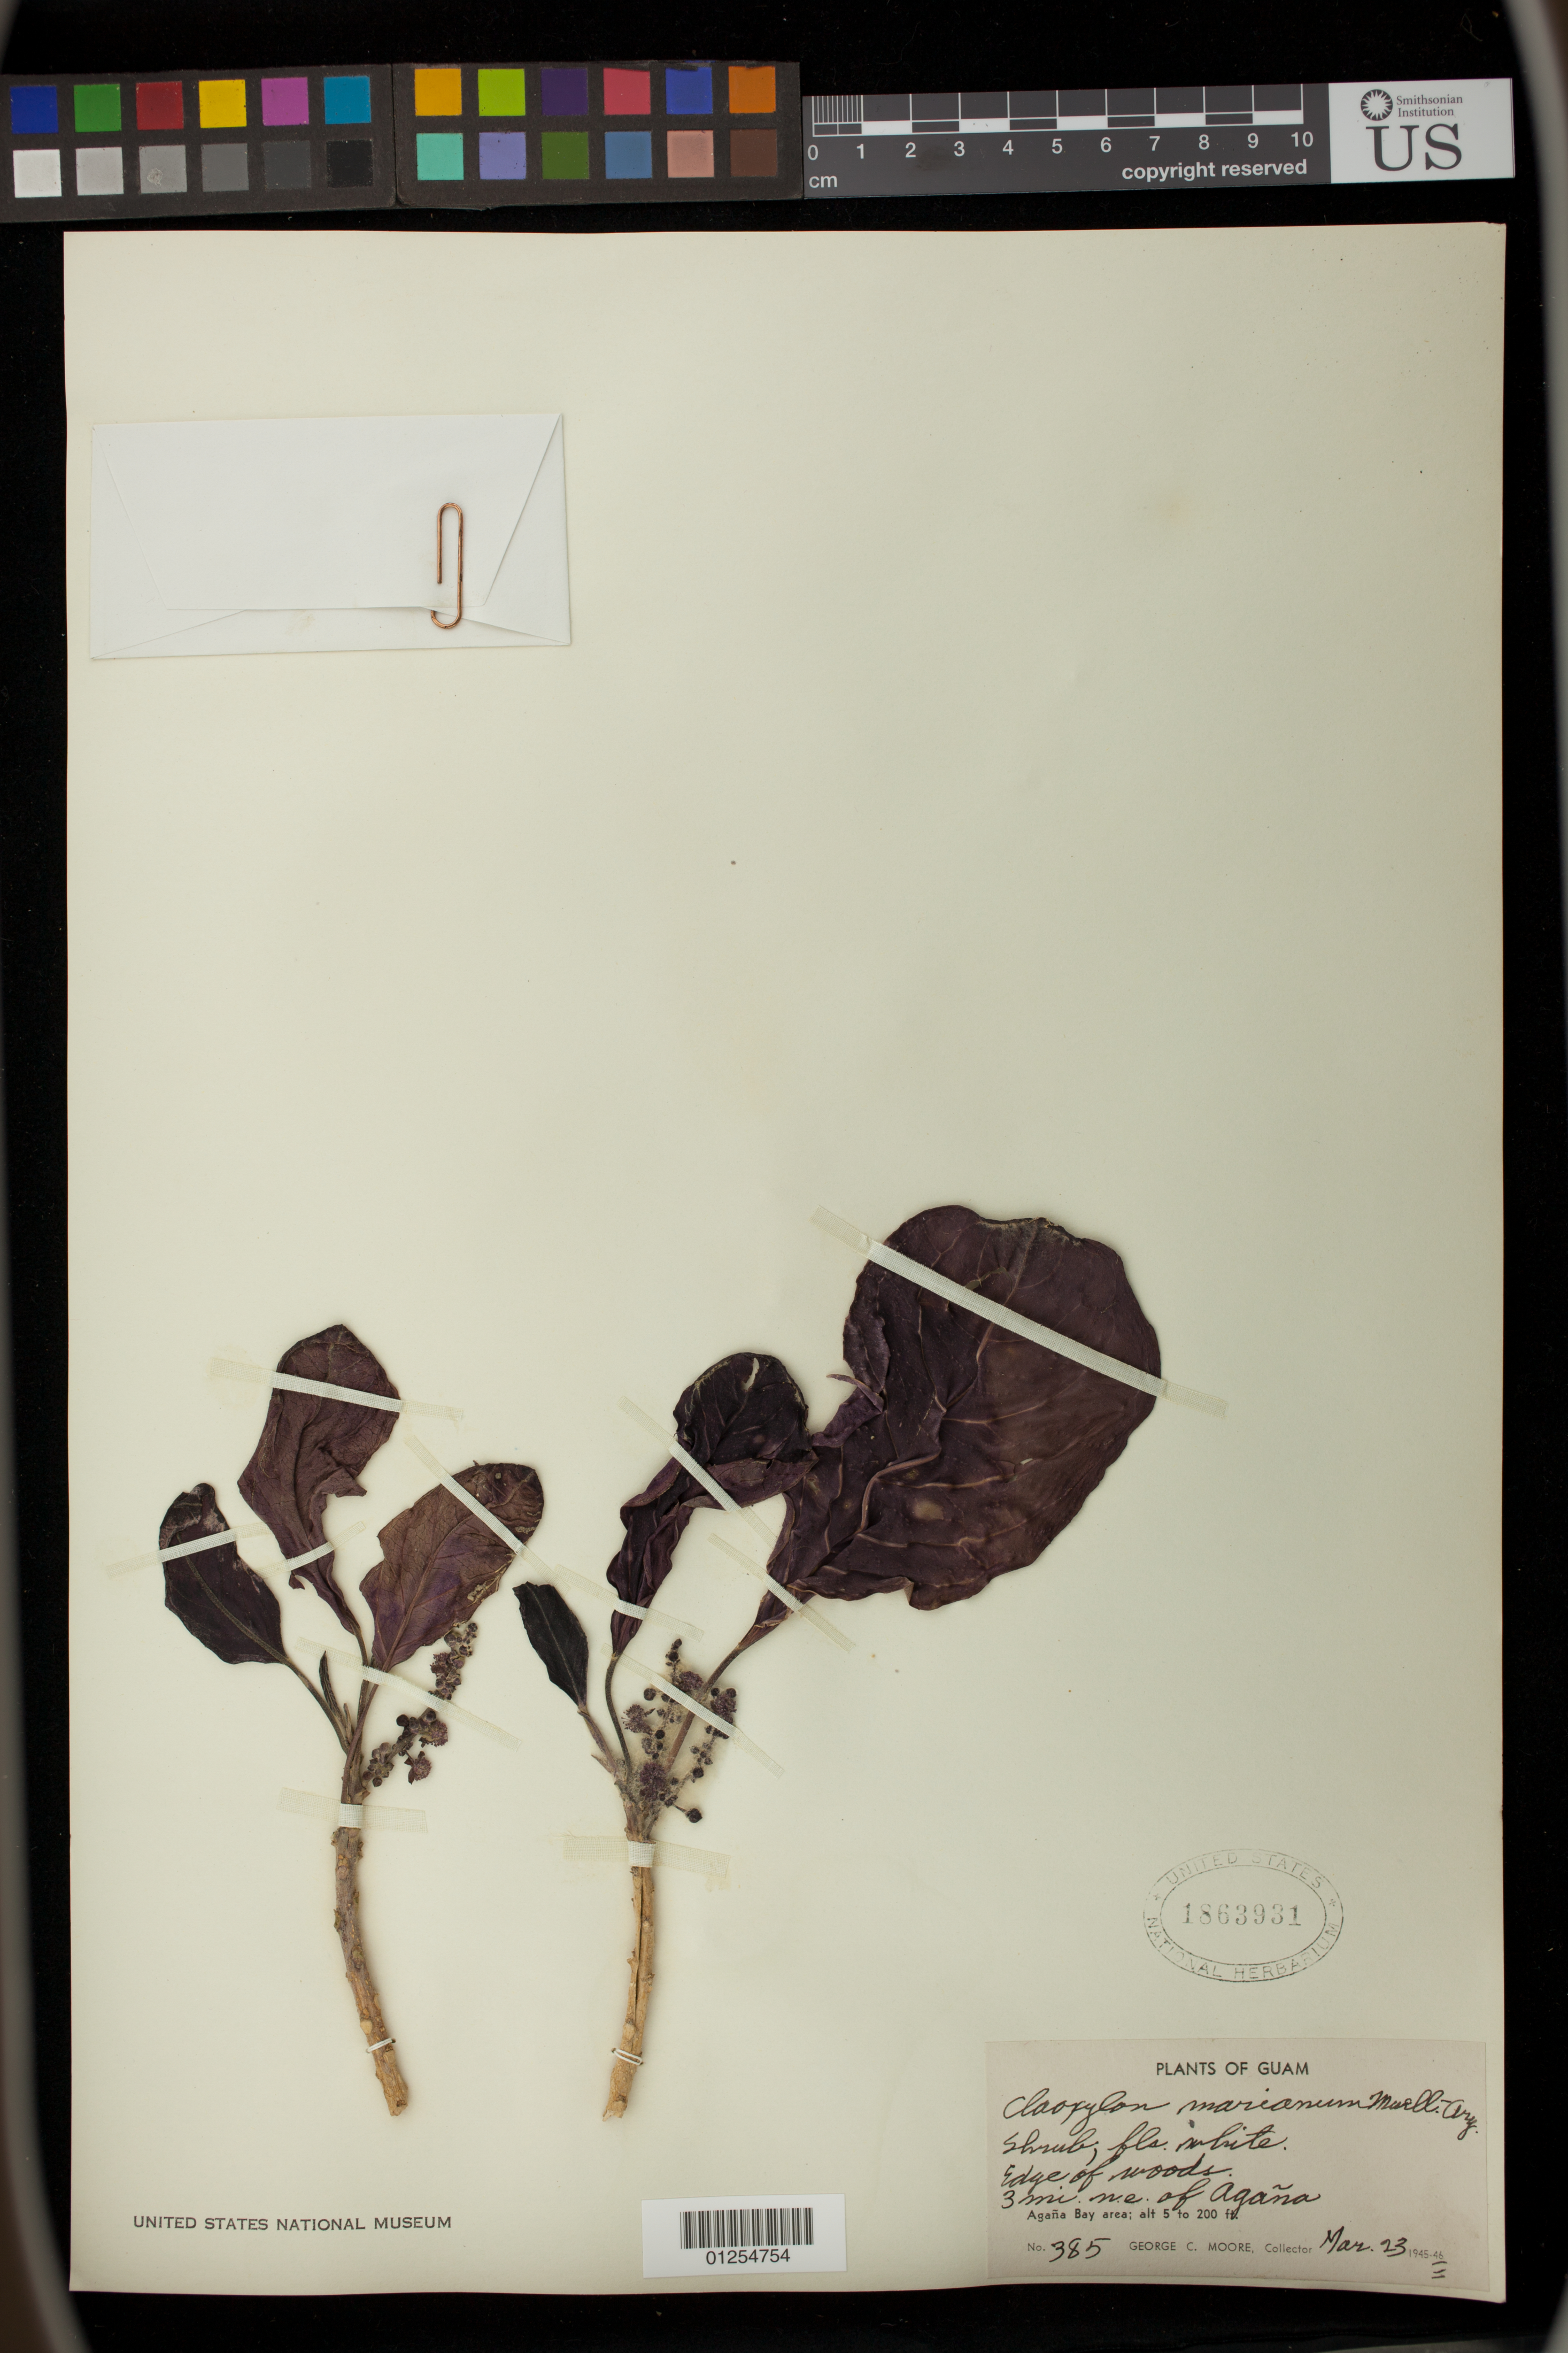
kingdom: Plantae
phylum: Tracheophyta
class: Magnoliopsida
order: Malpighiales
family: Euphorbiaceae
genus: Claoxylon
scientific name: Claoxylon marianum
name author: Müll. Arg.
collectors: G. C. Moore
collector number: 385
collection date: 1946-03-23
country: Guam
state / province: Hagatna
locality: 3 mi. n.e. of Hagatna,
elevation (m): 2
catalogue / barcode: US 1863931